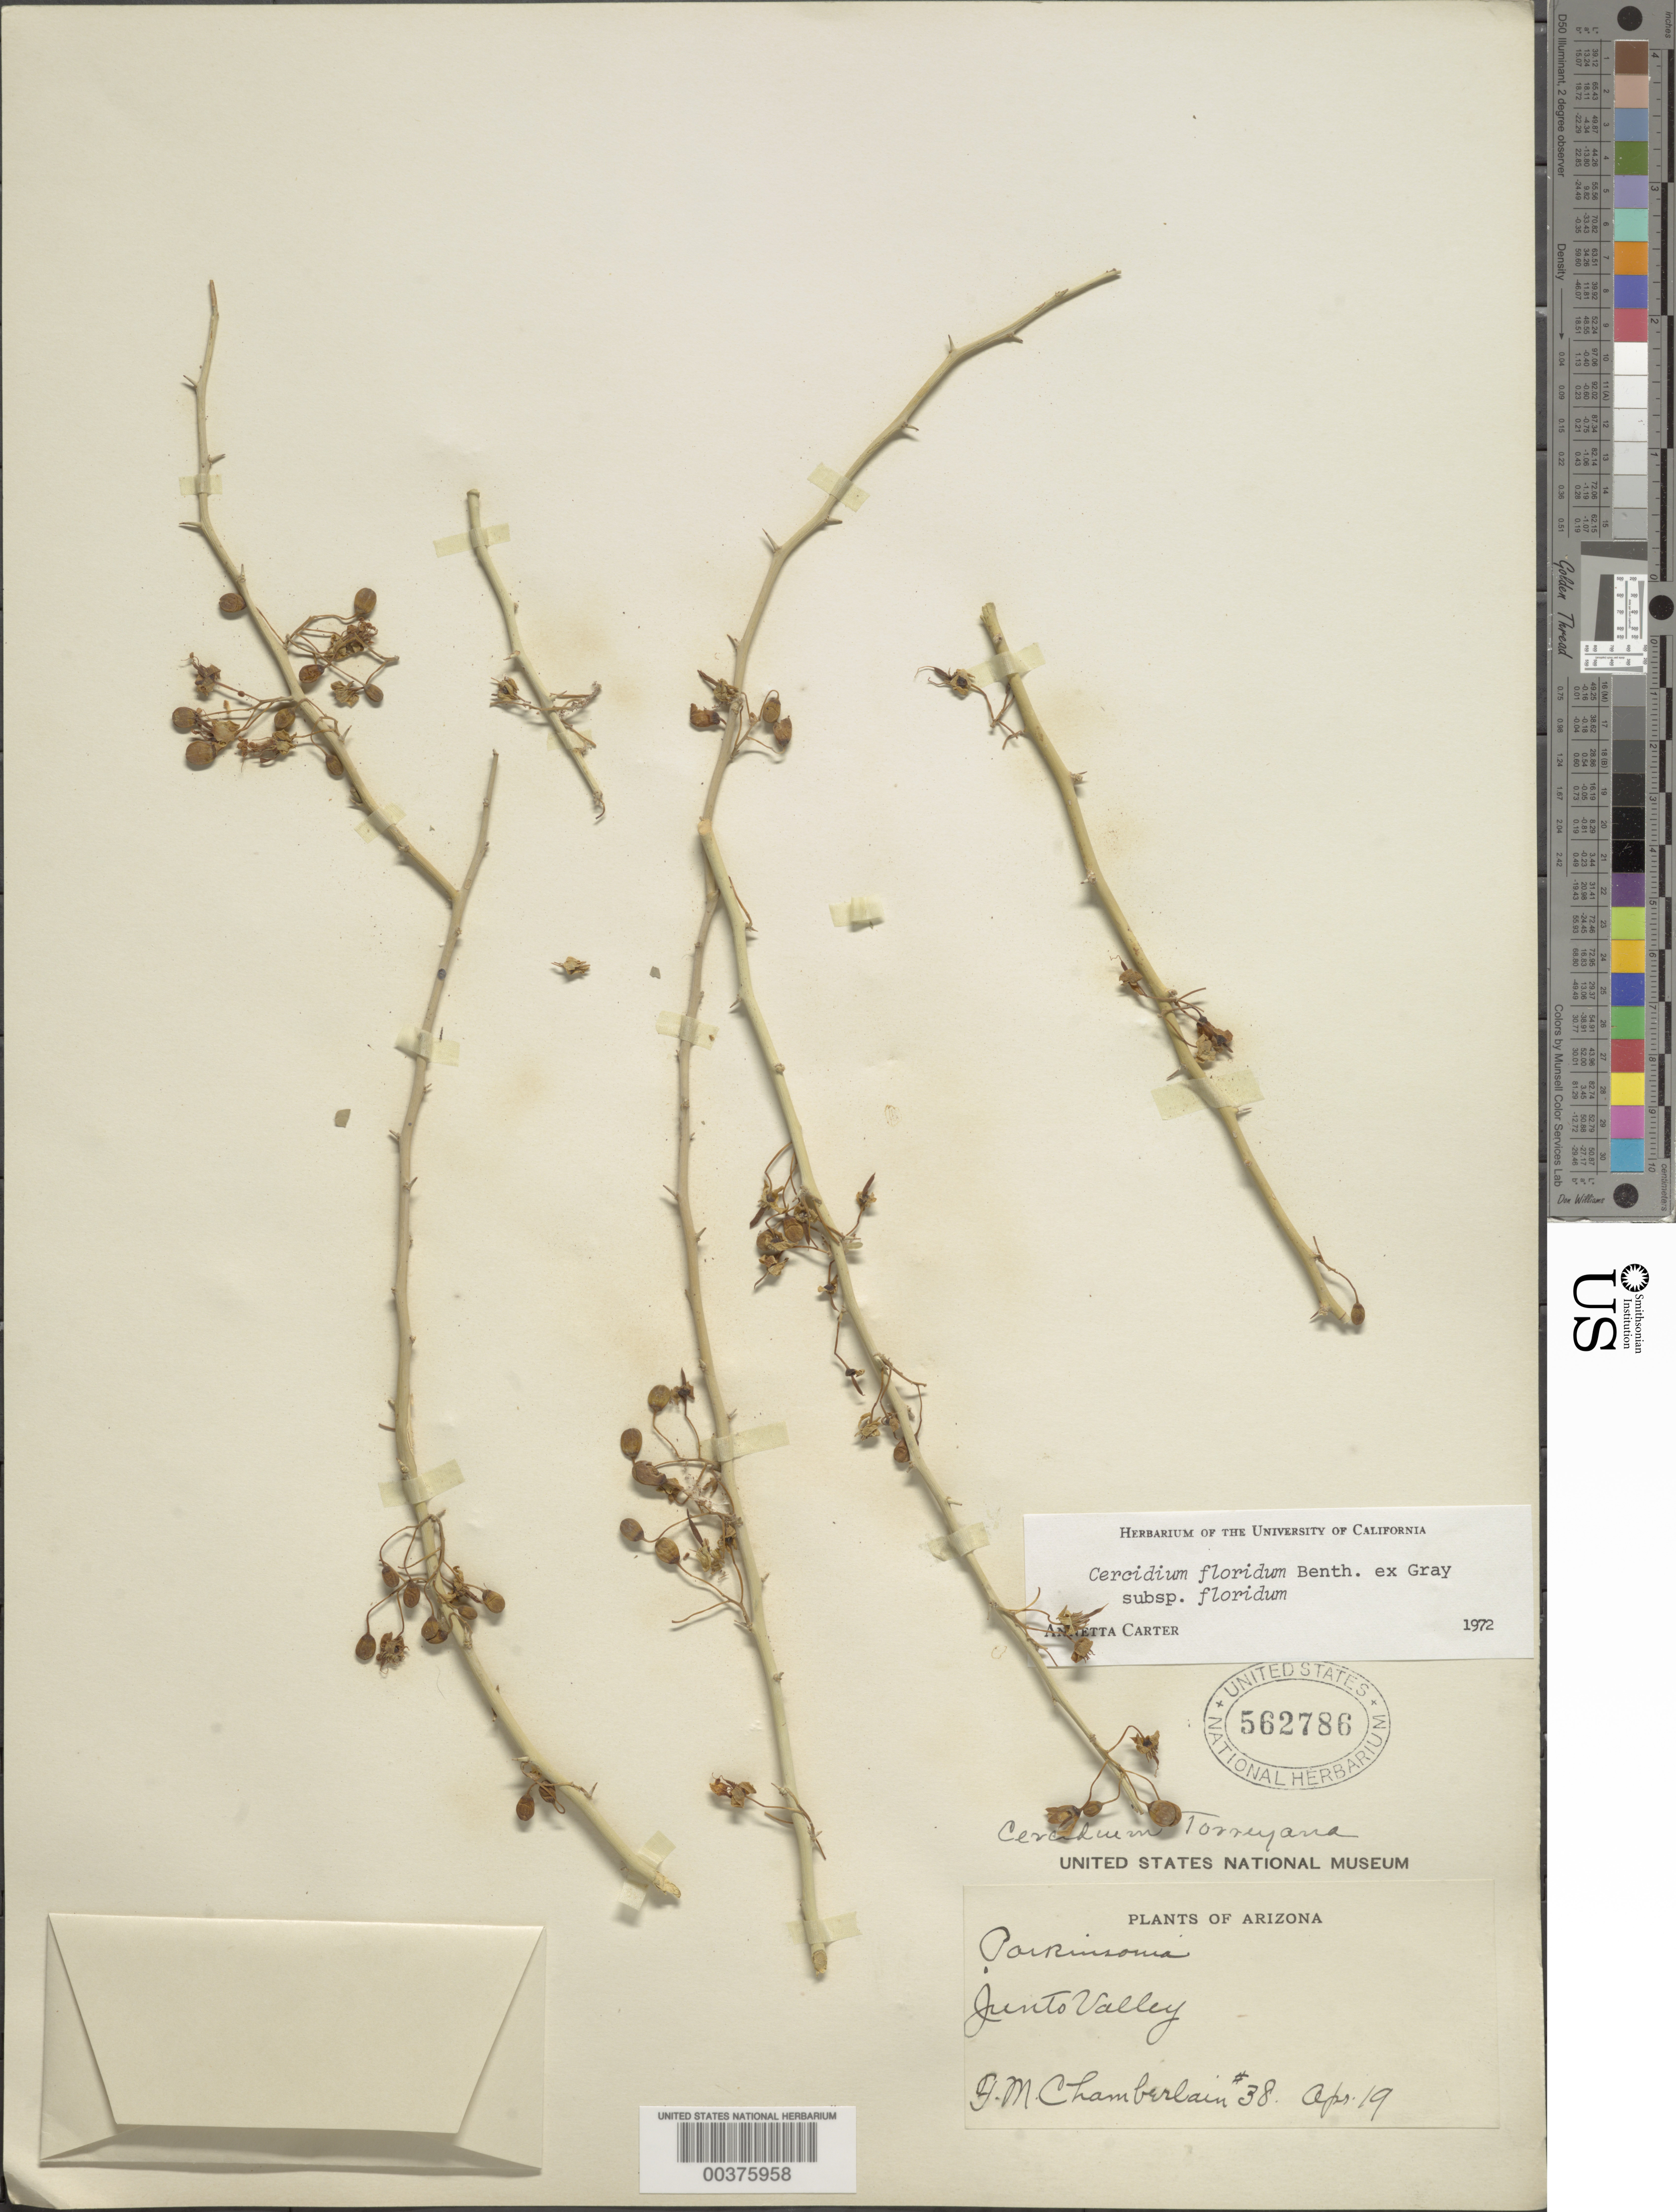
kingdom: Plantae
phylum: Tracheophyta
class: Magnoliopsida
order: Fabales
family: Fabaceae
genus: Parkinsonia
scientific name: Parkinsonia florida subsp. florida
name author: (Benth. ex A. Gray) S. Watson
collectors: F. Chamberlain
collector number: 38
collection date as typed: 19 Apr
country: United States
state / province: Arizona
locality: Junto valley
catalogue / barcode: US 562786